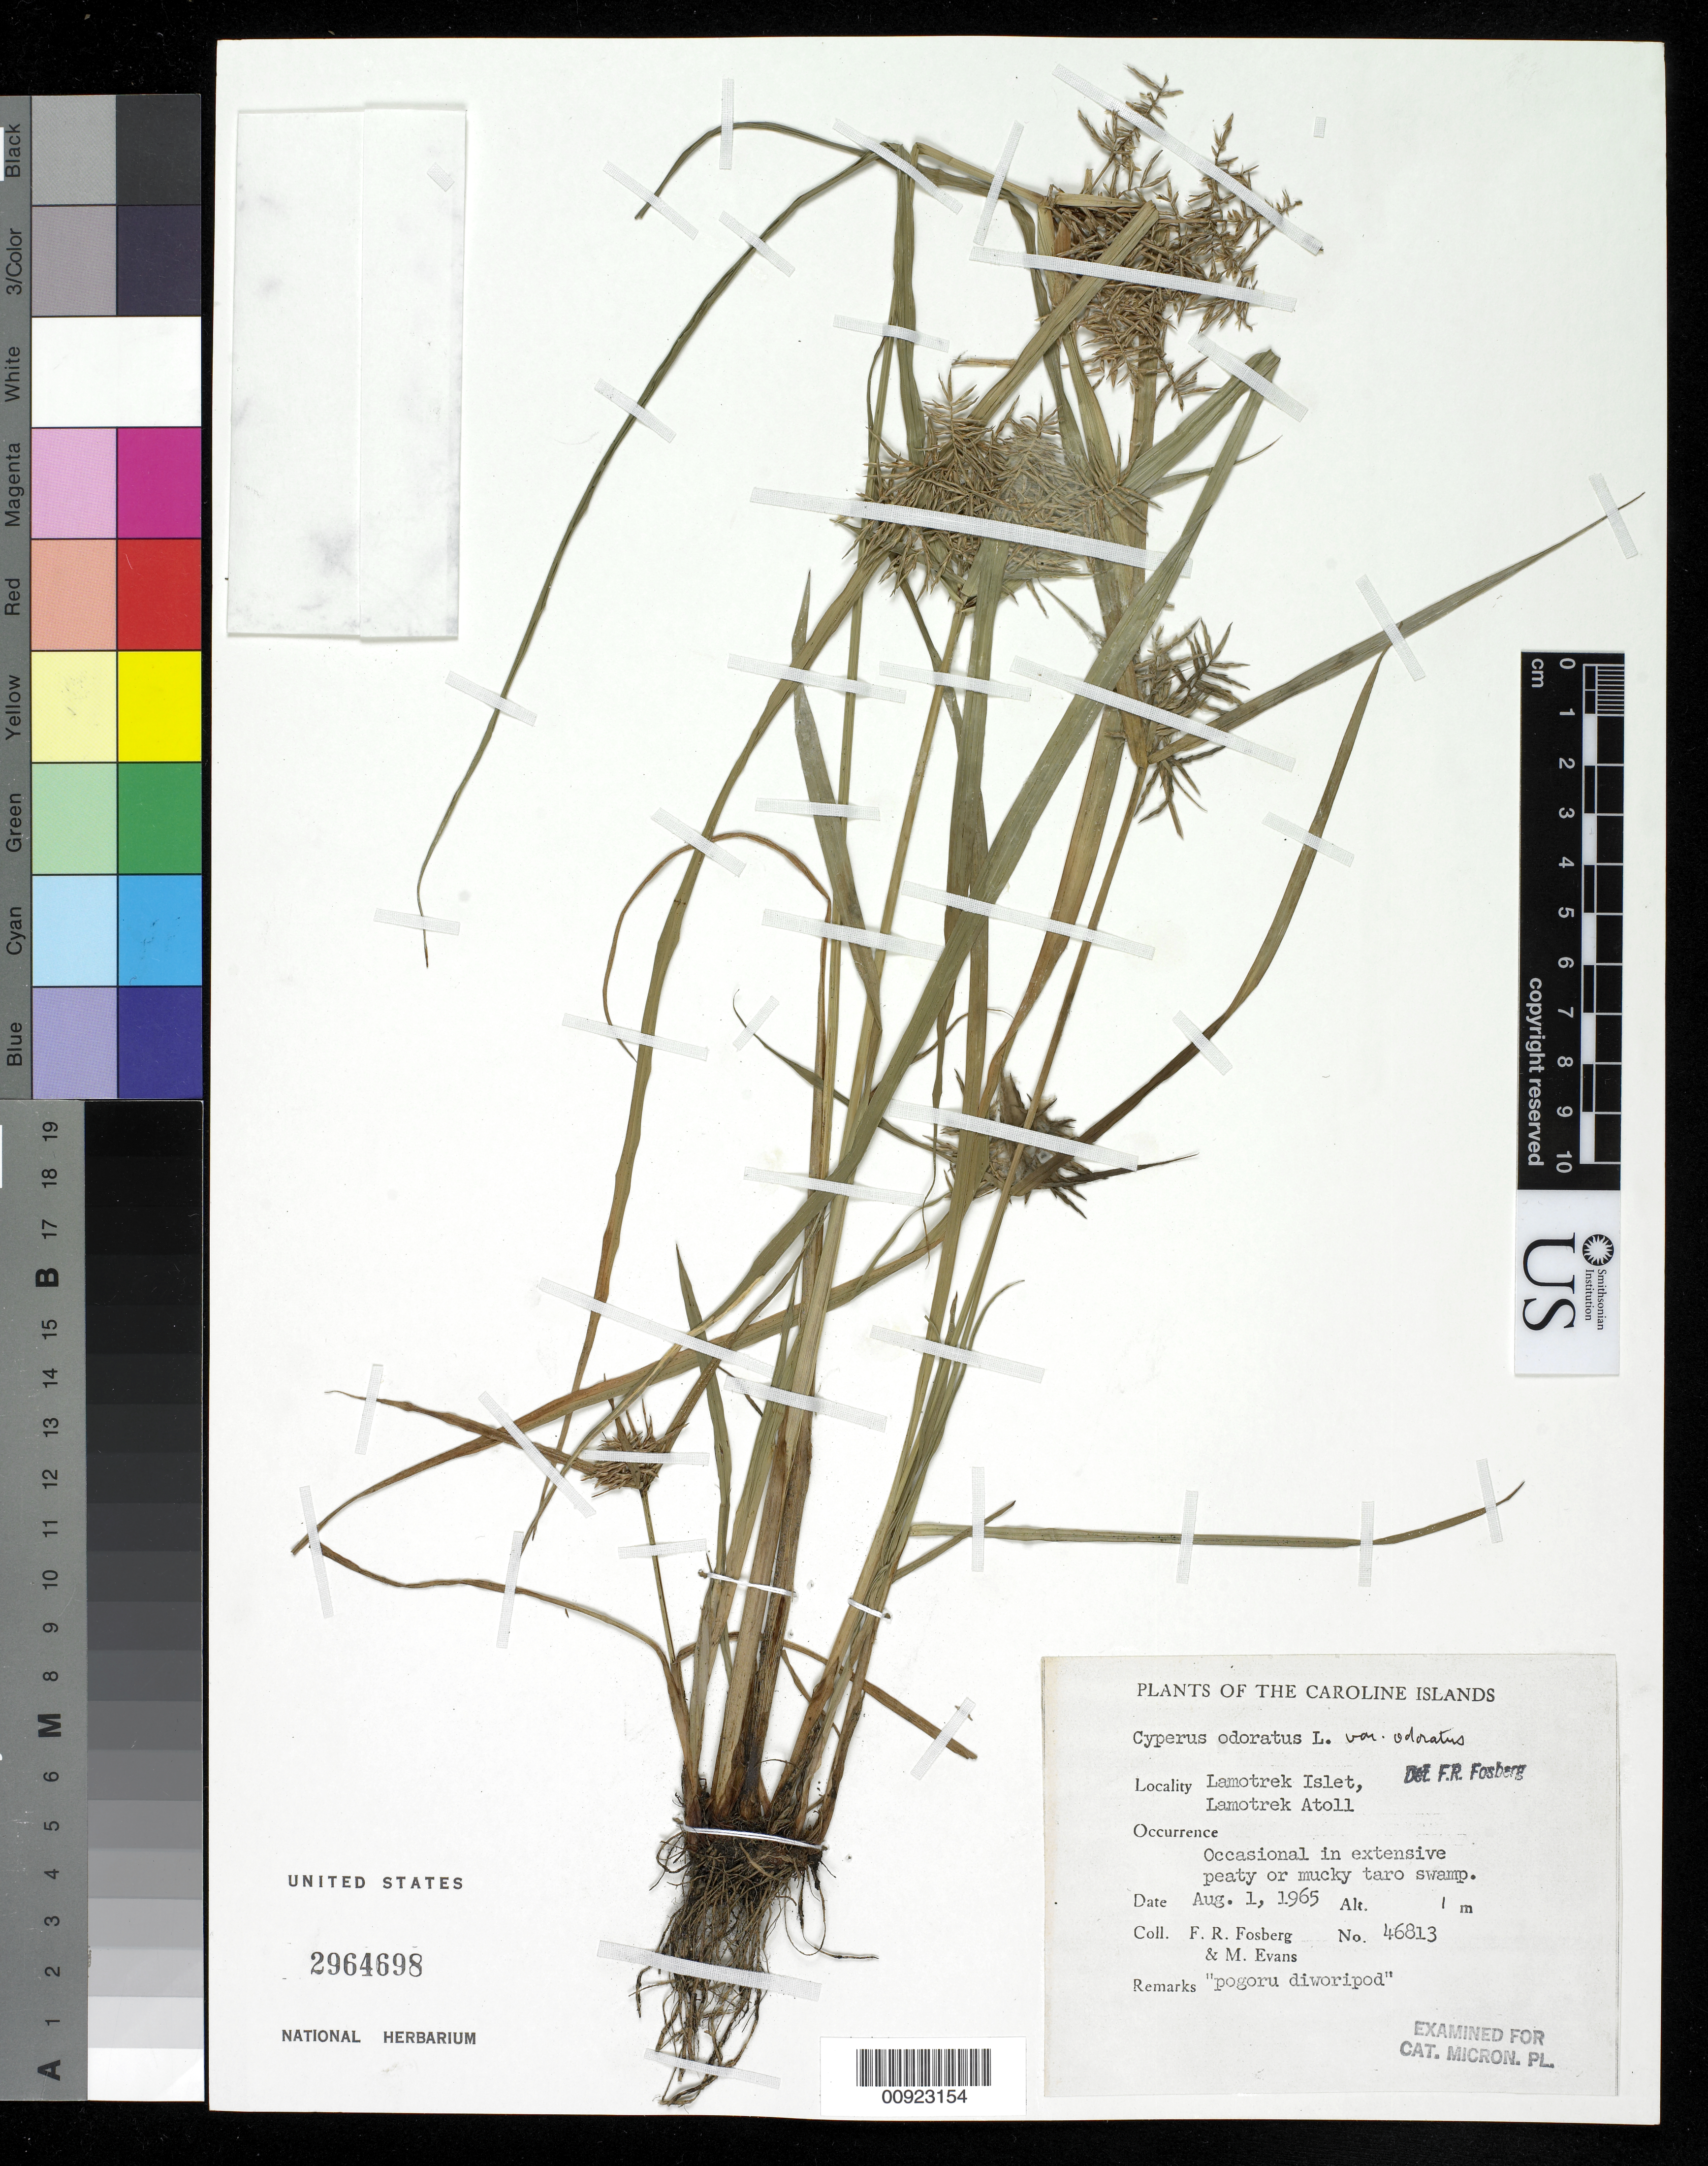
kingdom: Plantae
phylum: Tracheophyta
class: Liliopsida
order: Poales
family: Cyperaceae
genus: Cyperus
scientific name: Cyperus odoratus var. odoratus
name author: L.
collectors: F. R. Fosberg & M. Evans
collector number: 46813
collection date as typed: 01 Aug 1965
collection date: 1965-08-01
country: Micronesia, Federated States of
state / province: Yap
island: Lamotrek Atoll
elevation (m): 1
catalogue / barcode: US 2964698